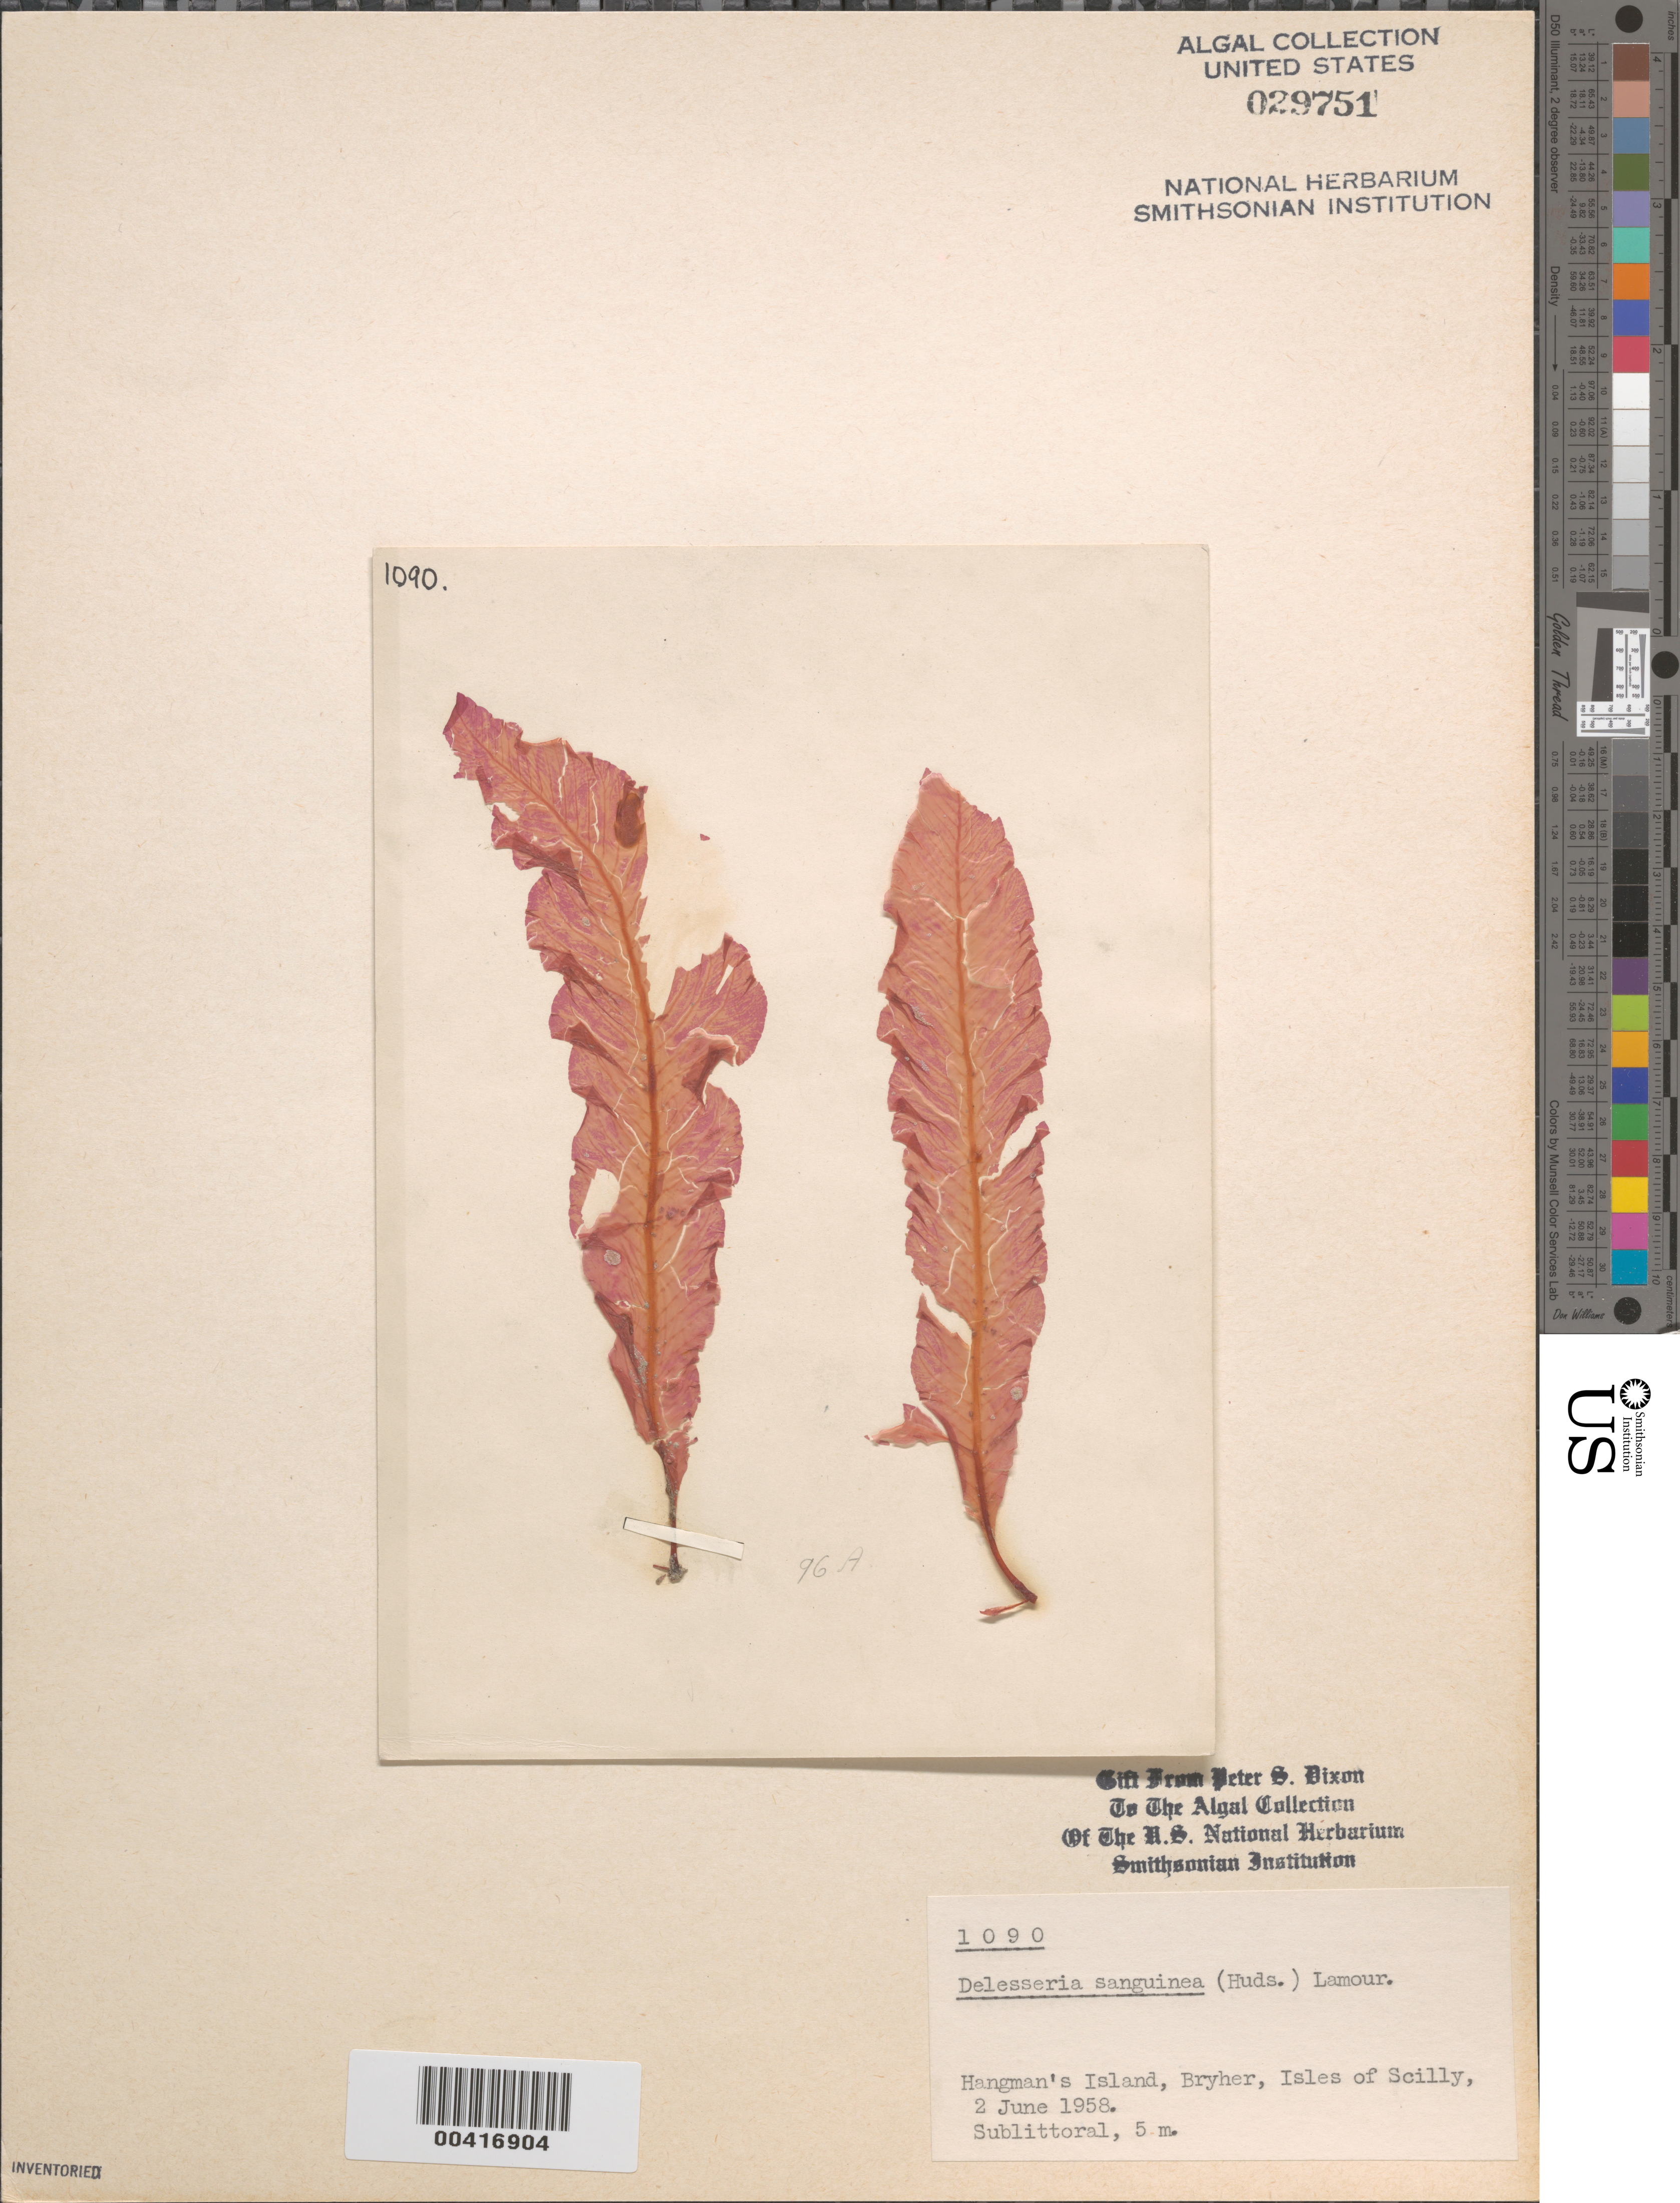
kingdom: Plantae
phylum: Rhodophyta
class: Florideophyceae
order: Ceramiales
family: Delesseriaceae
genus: Delesseria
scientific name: Delesseria sanguinea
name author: (Huds.) J.V.Lamouroux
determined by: Dixon, P. S.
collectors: P. S. Dixon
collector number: PSD 1090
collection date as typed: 02 Jun 1958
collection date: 1958-06-02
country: United Kingdom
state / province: England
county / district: Council of the Isles of Scilly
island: Bryher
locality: Hangman's Island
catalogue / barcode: US 29751